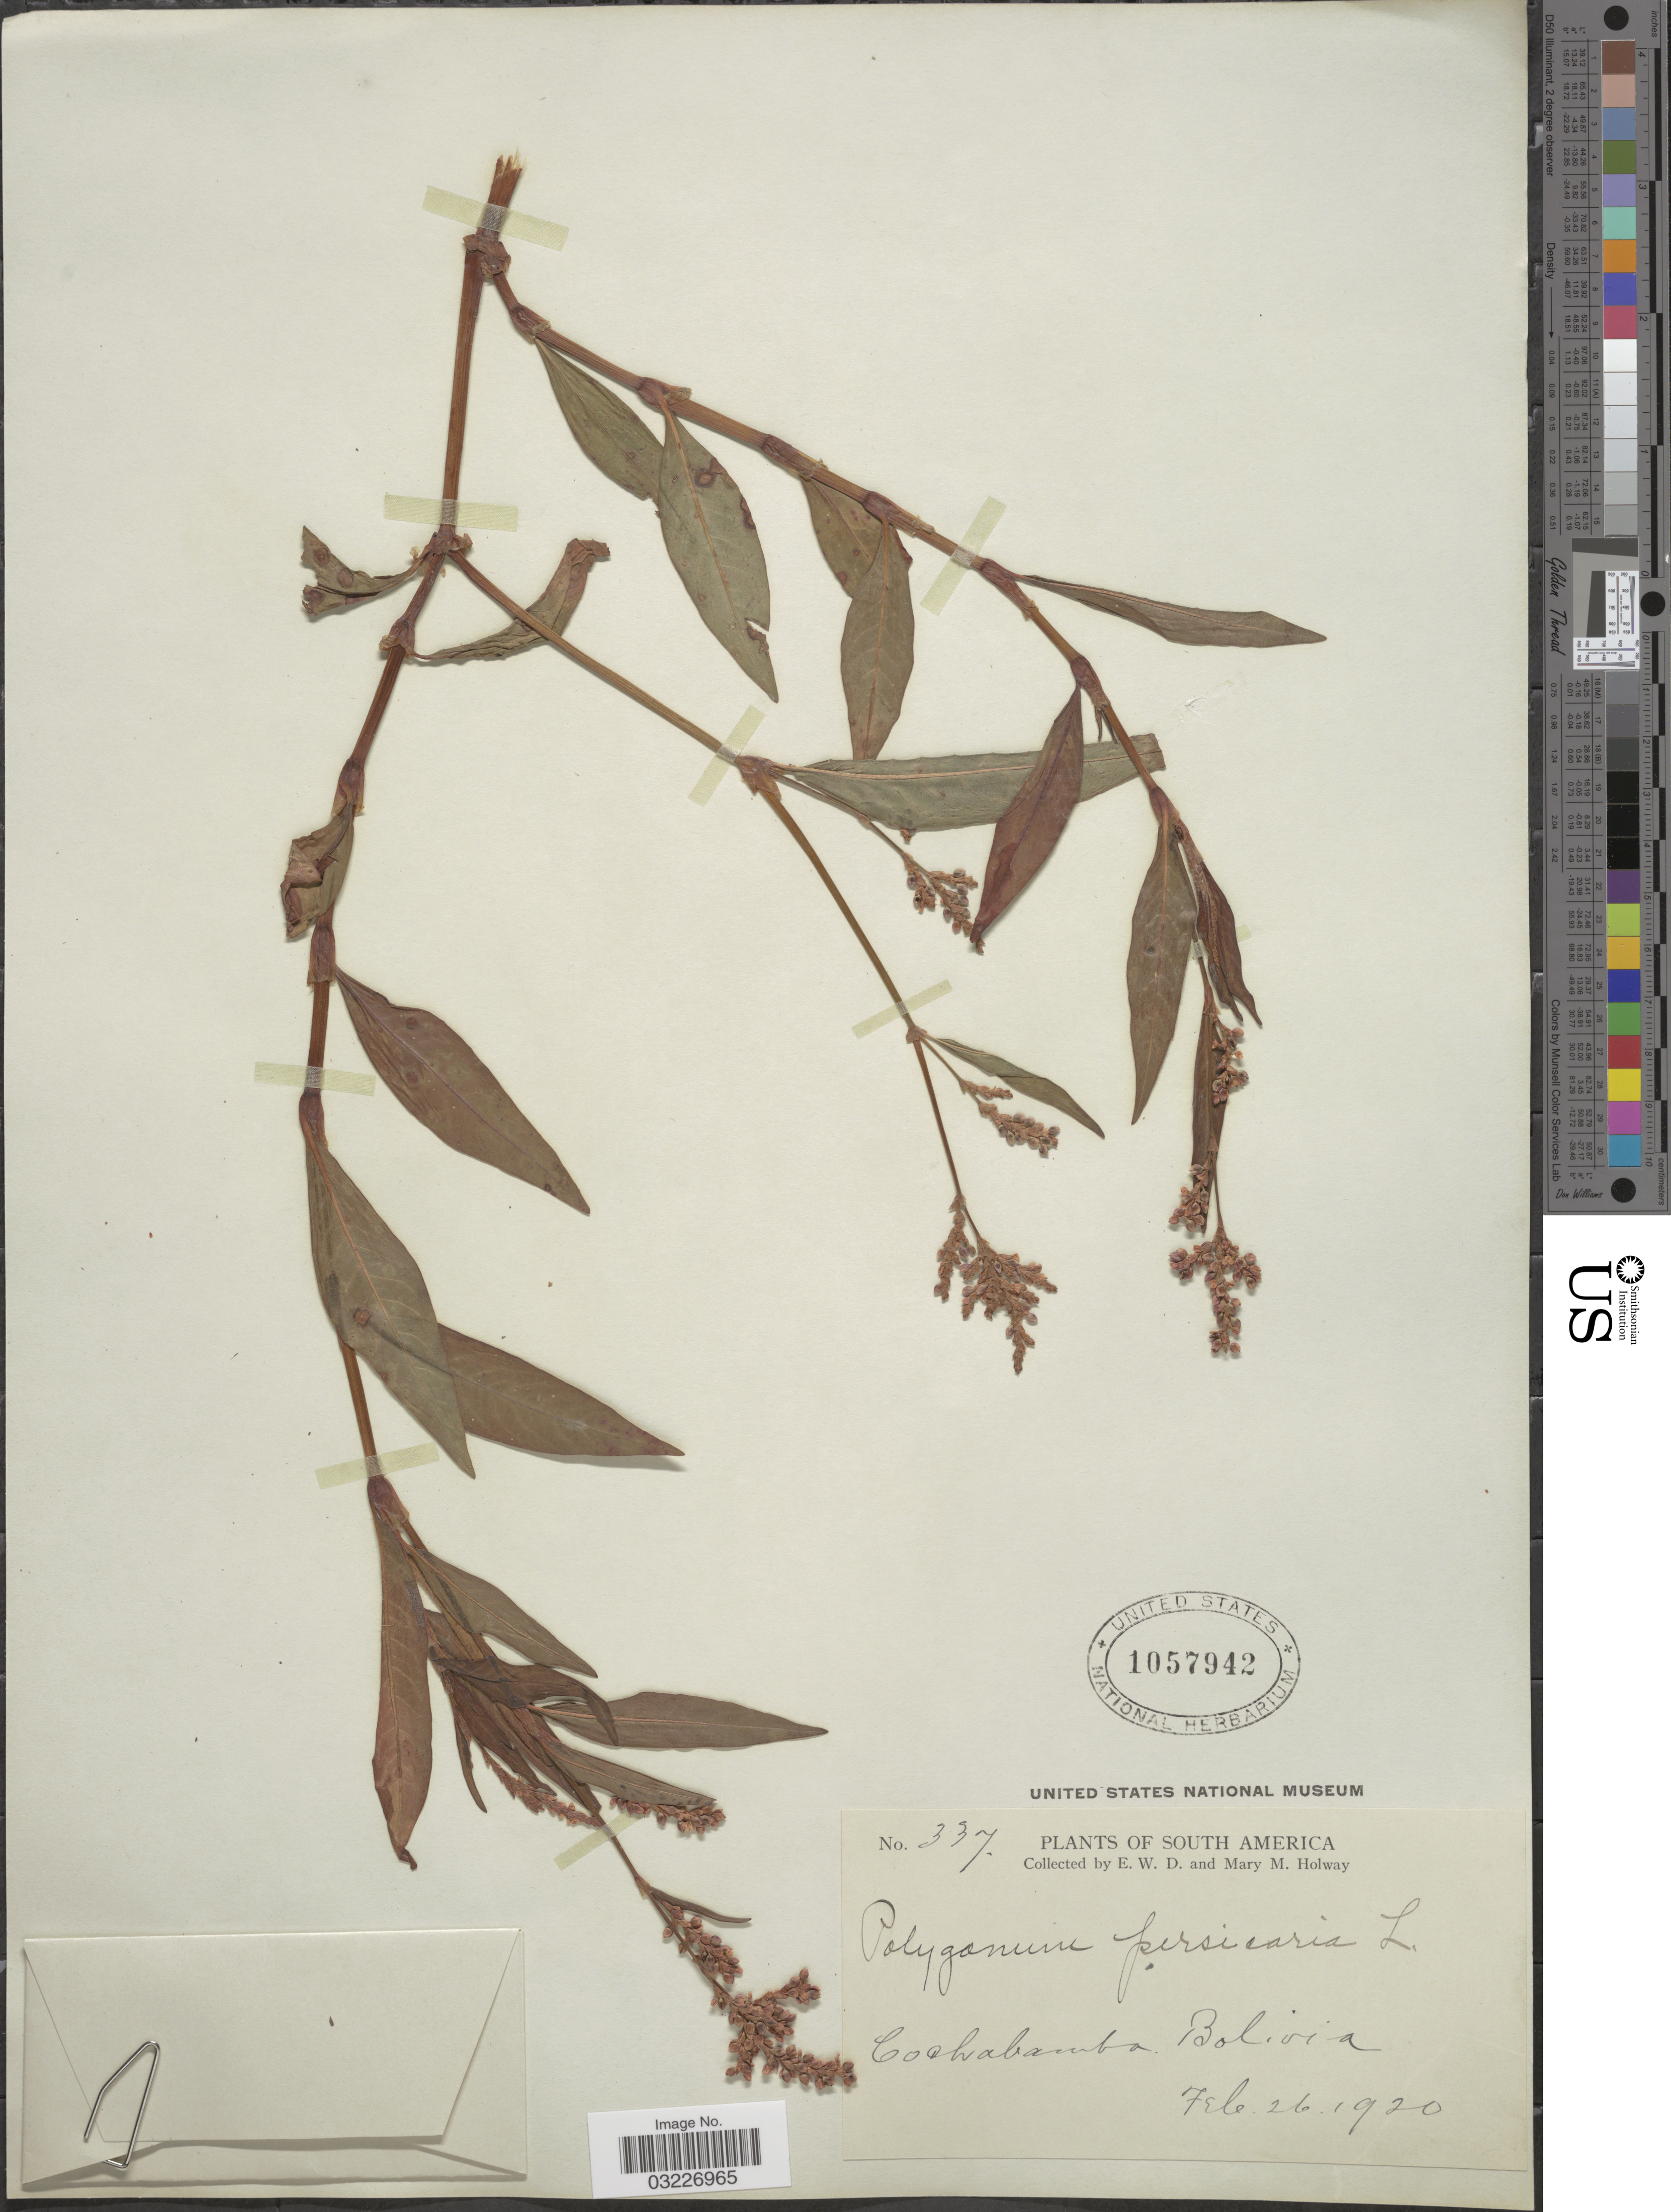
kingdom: Plantae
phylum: Tracheophyta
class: Magnoliopsida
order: Caryophyllales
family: Polygonaceae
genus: Persicaria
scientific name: Persicaria sp.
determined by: Atha, D. E.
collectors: E. W. D. Holway & M. M. Holway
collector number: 337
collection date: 1920-02-26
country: Bolivia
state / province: Cochabamba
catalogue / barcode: US 1057942